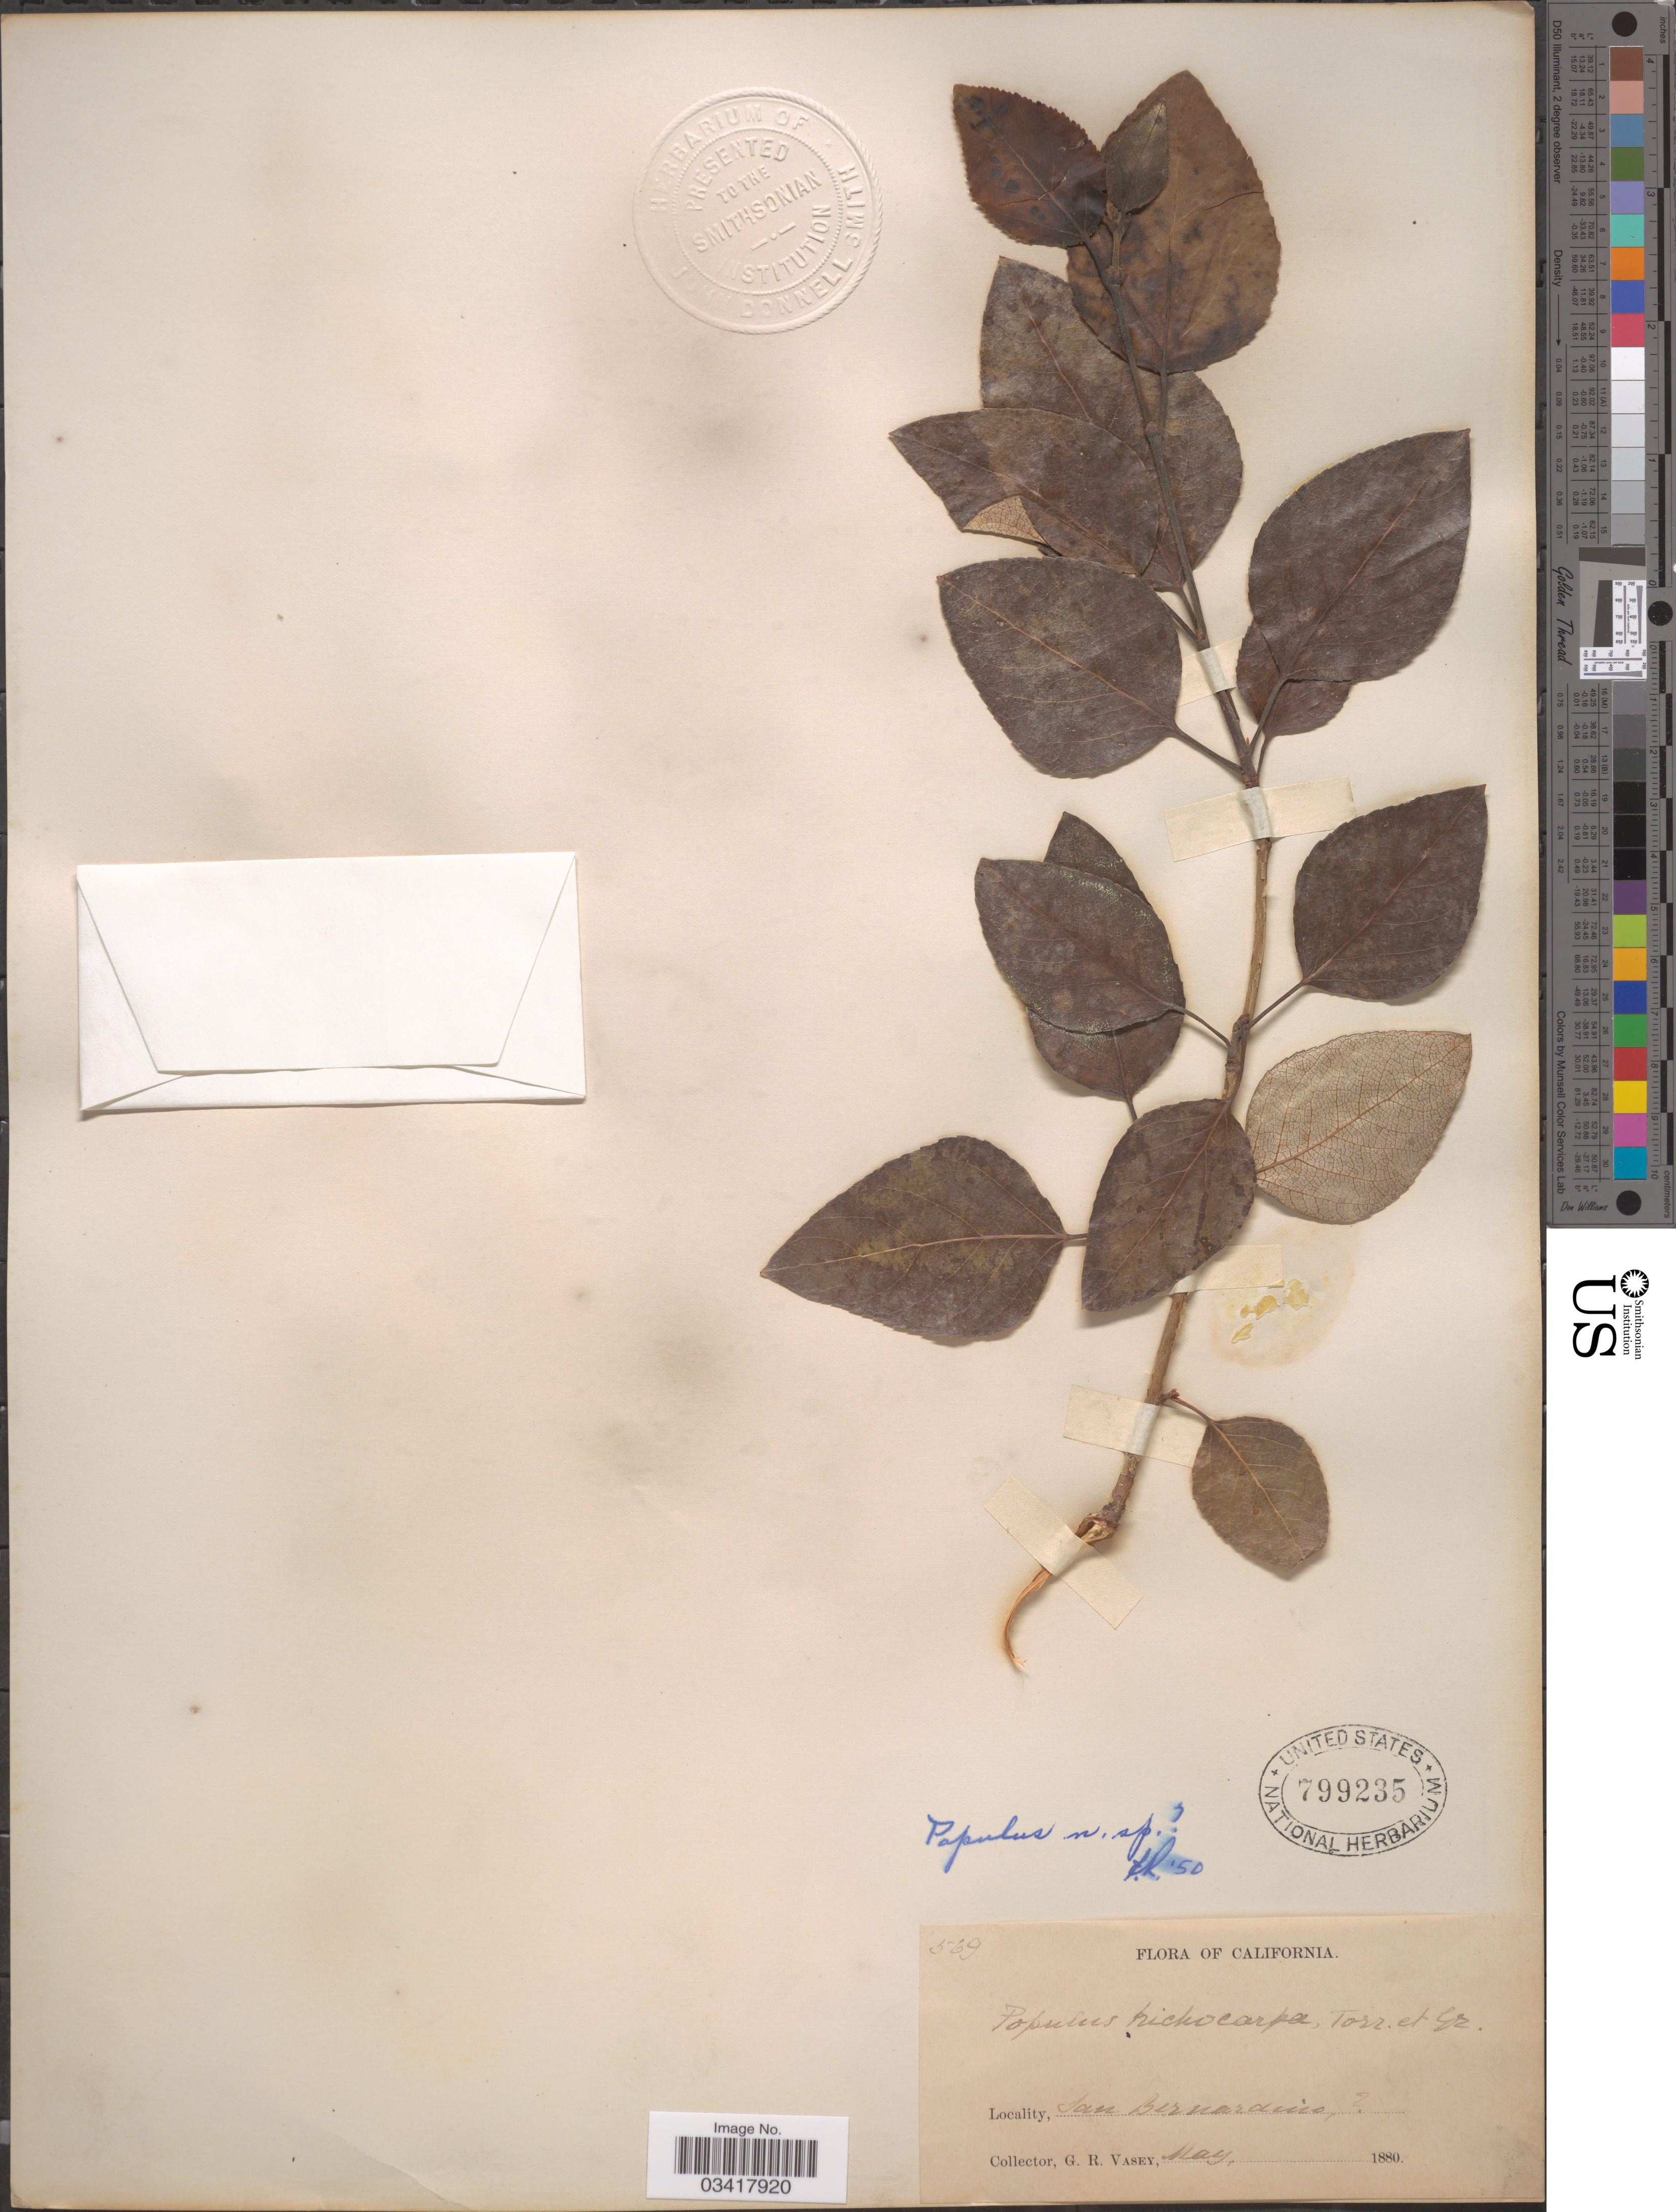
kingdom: Plantae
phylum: Tracheophyta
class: Magnoliopsida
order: Malpighiales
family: Salicaceae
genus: Populus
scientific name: Populus trichocarpa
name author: Torr. & A. Gray ex W. Hook.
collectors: G. R. Vasey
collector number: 569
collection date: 1880-05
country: United States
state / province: California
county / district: San Bernardino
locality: San Bernardino.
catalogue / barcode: US 799235